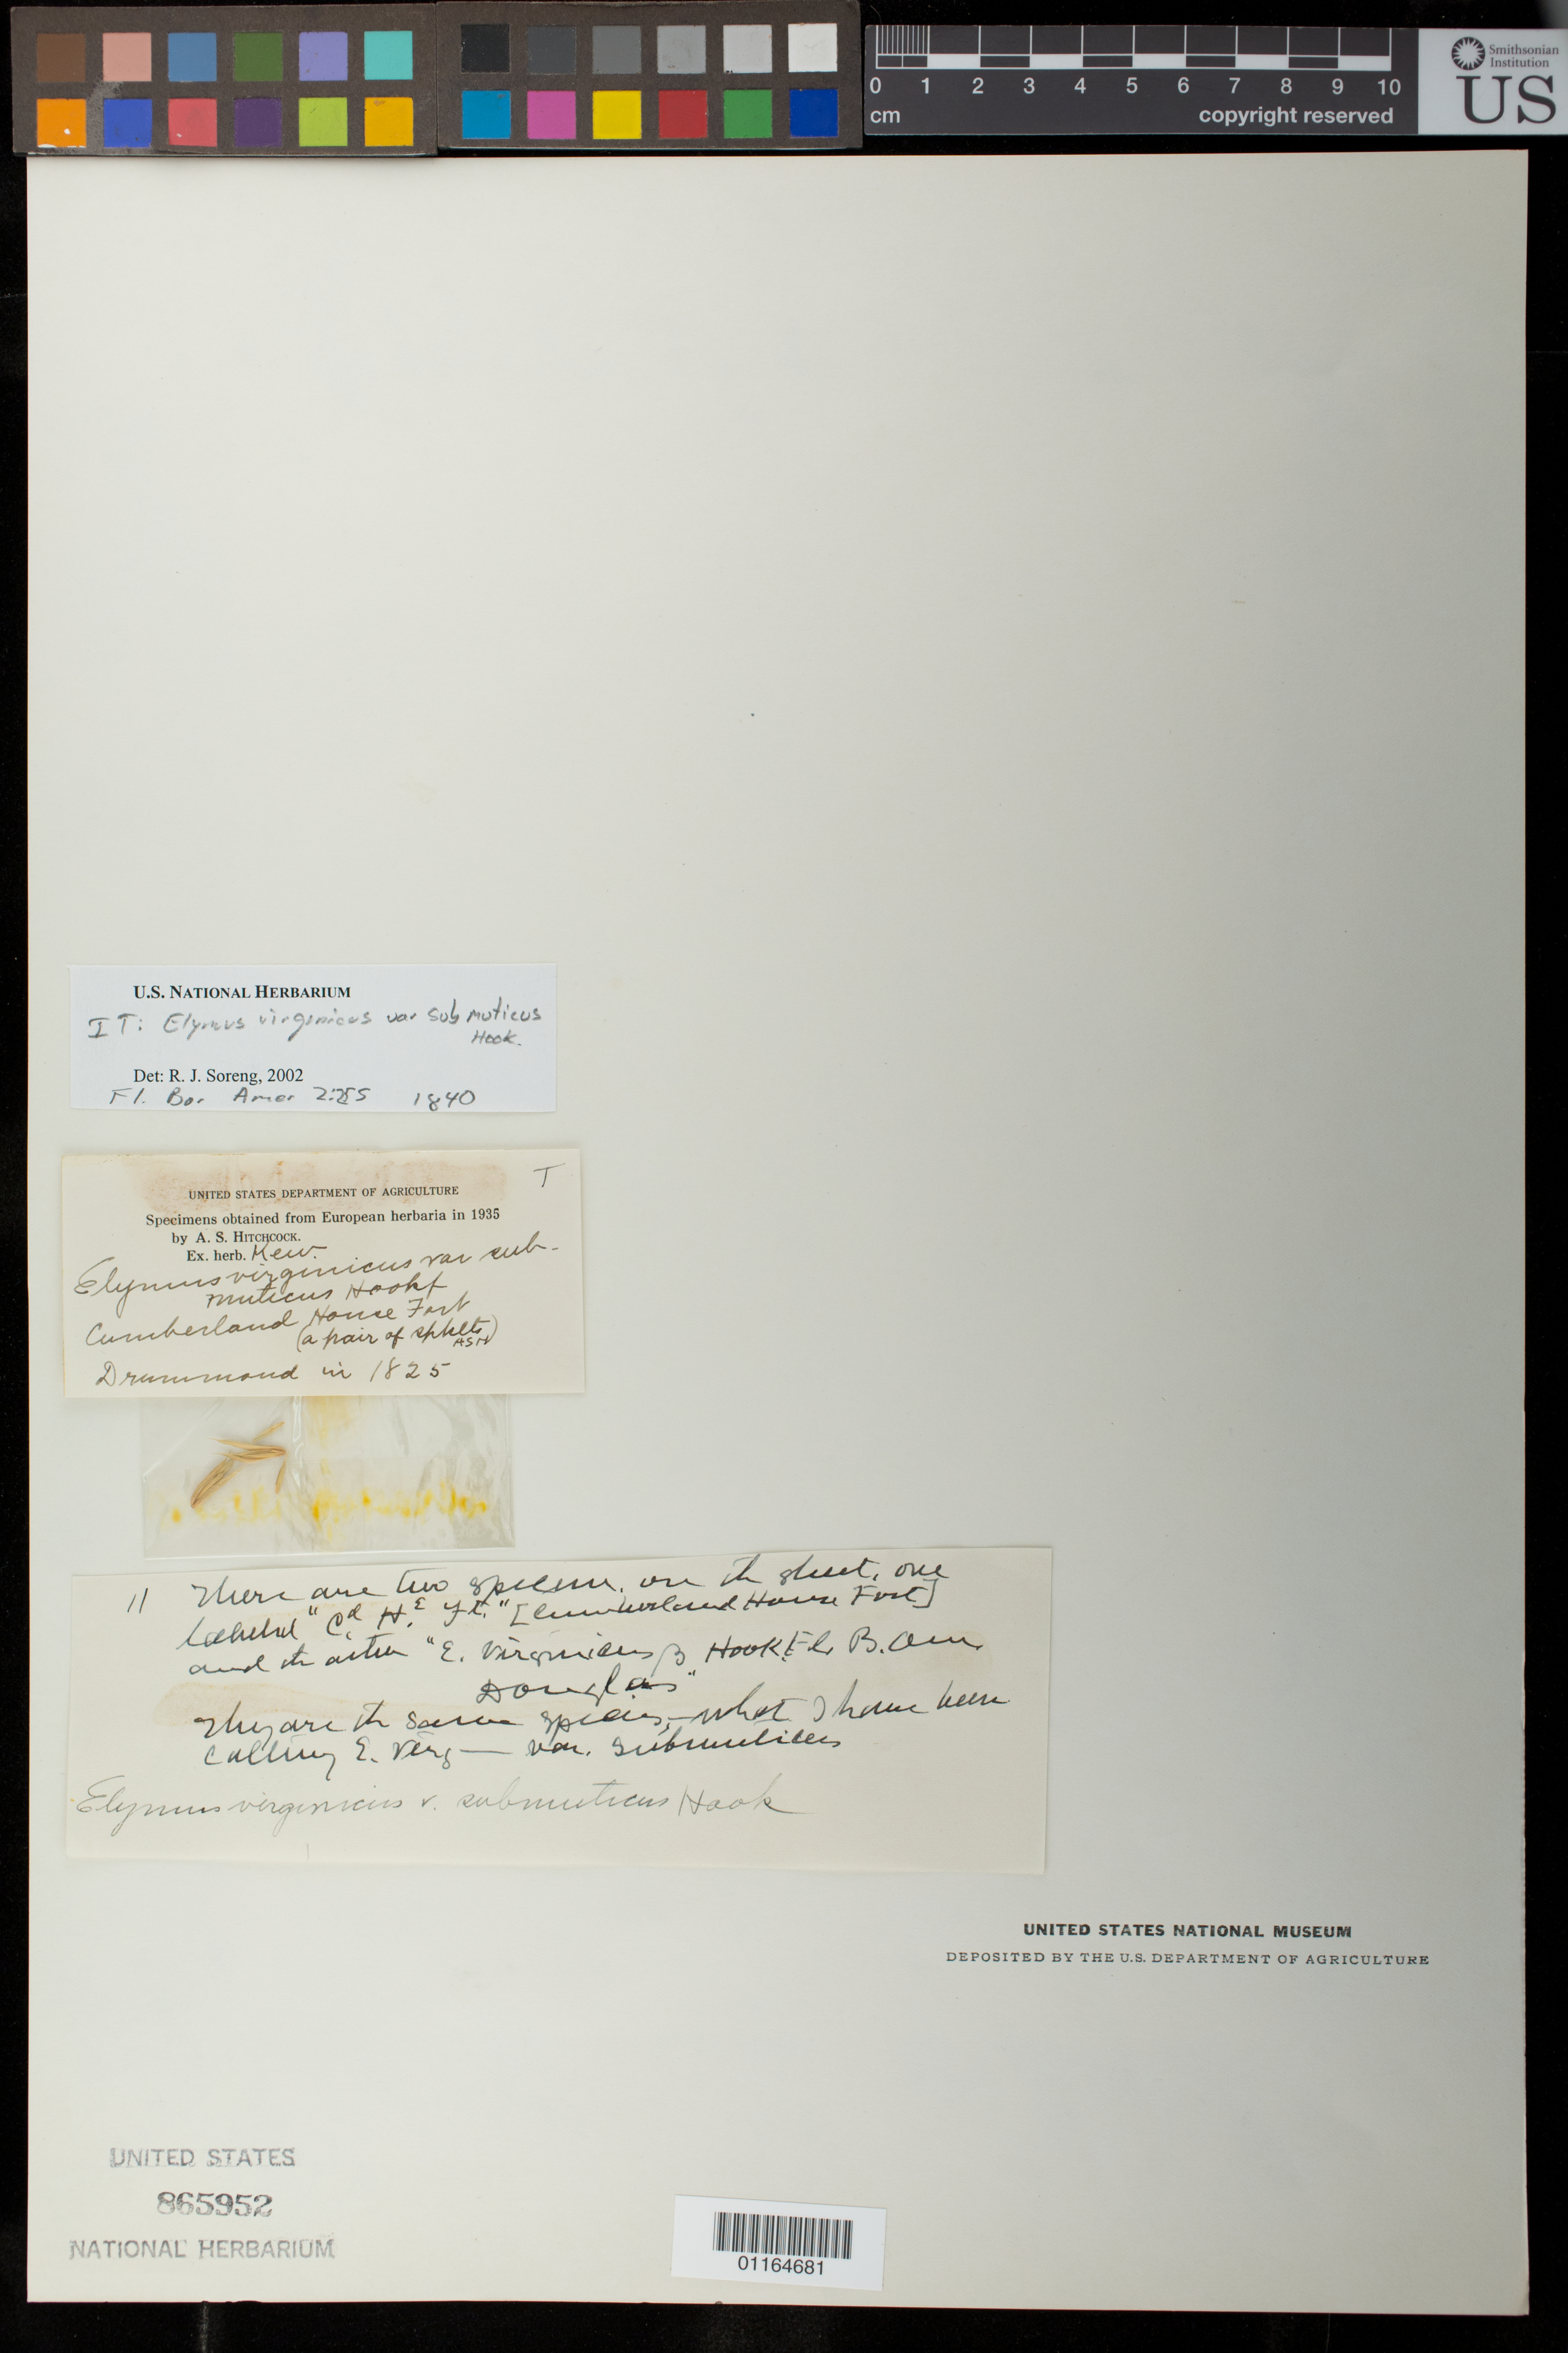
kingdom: Plantae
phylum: Tracheophyta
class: Liliopsida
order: Poales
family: Poaceae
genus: Elymus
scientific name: Elymus virginicus var. submuticus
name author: Hook.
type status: Type Collection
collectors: T. Drummond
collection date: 1825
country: Canada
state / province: Saskatchewan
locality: Cumberland House Fort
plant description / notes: fragmentary materials ex herb. Kew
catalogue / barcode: US 865952